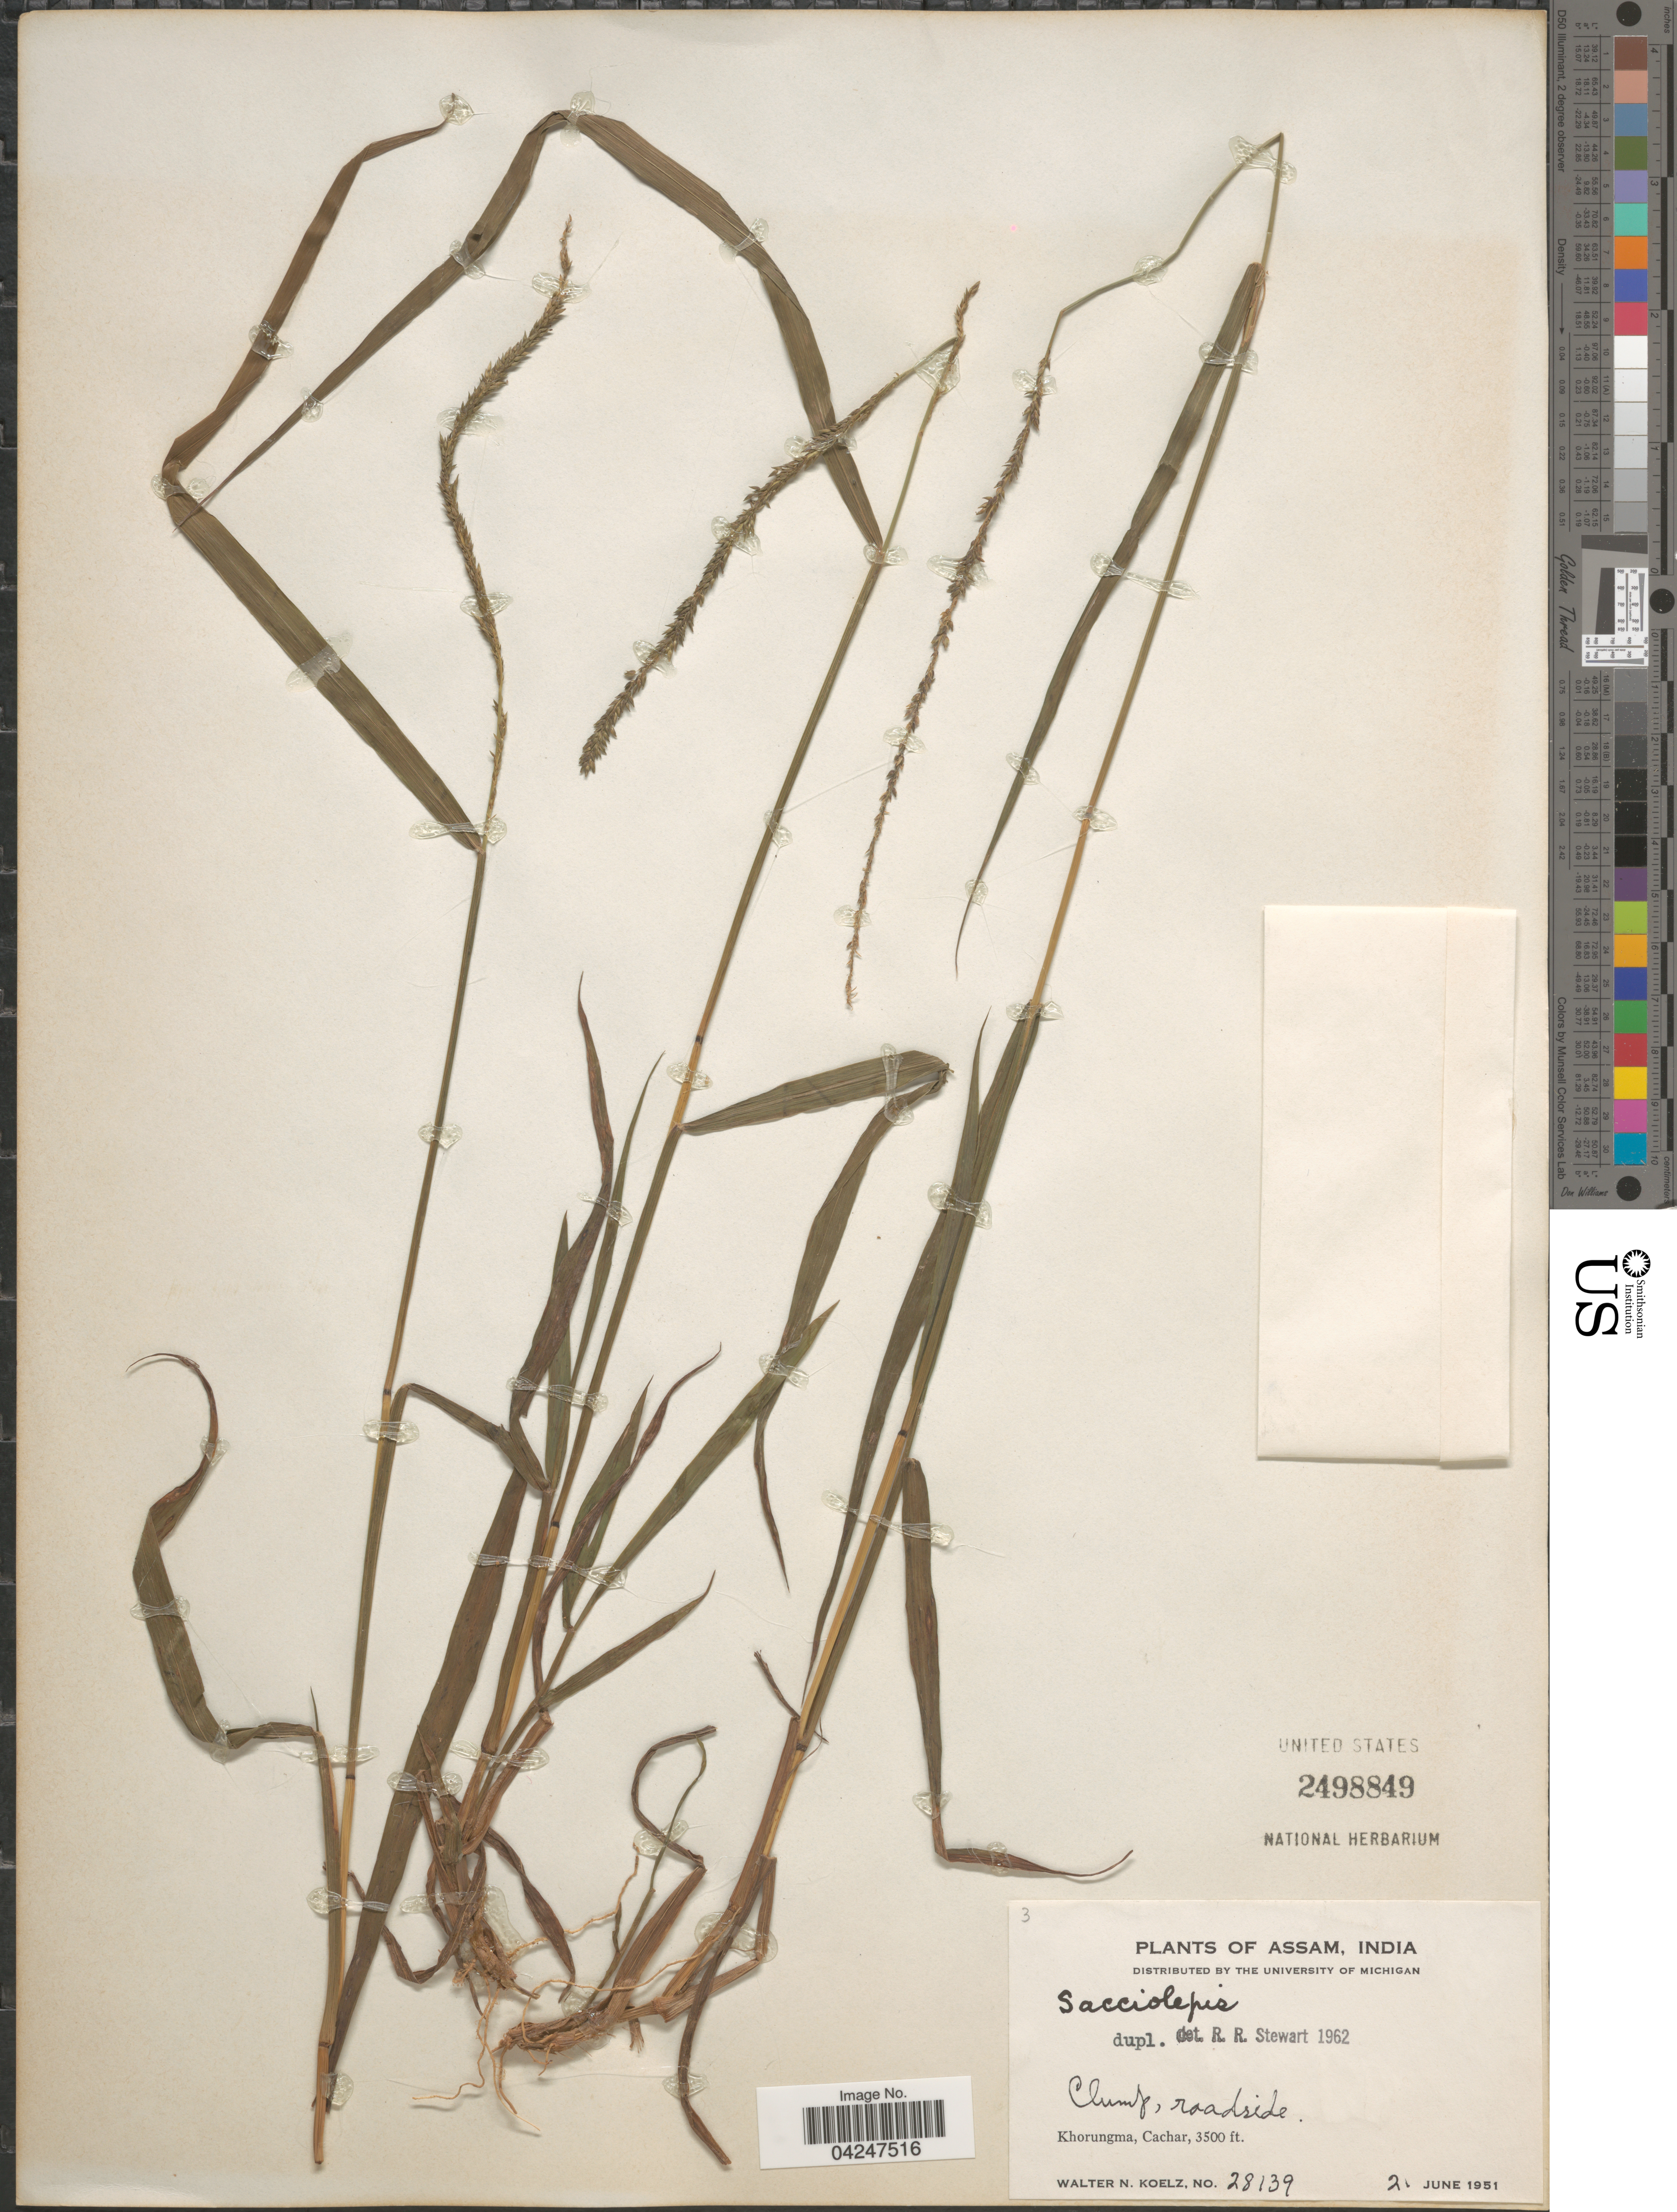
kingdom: Plantae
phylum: Tracheophyta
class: Liliopsida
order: Poales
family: Poaceae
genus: Sacciolepis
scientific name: Sacciolepis sp.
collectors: W. N. Koelz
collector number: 28139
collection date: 1951-06-02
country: India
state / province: Assam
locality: Khorungma, Cachar.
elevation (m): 1067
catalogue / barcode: US 2498849